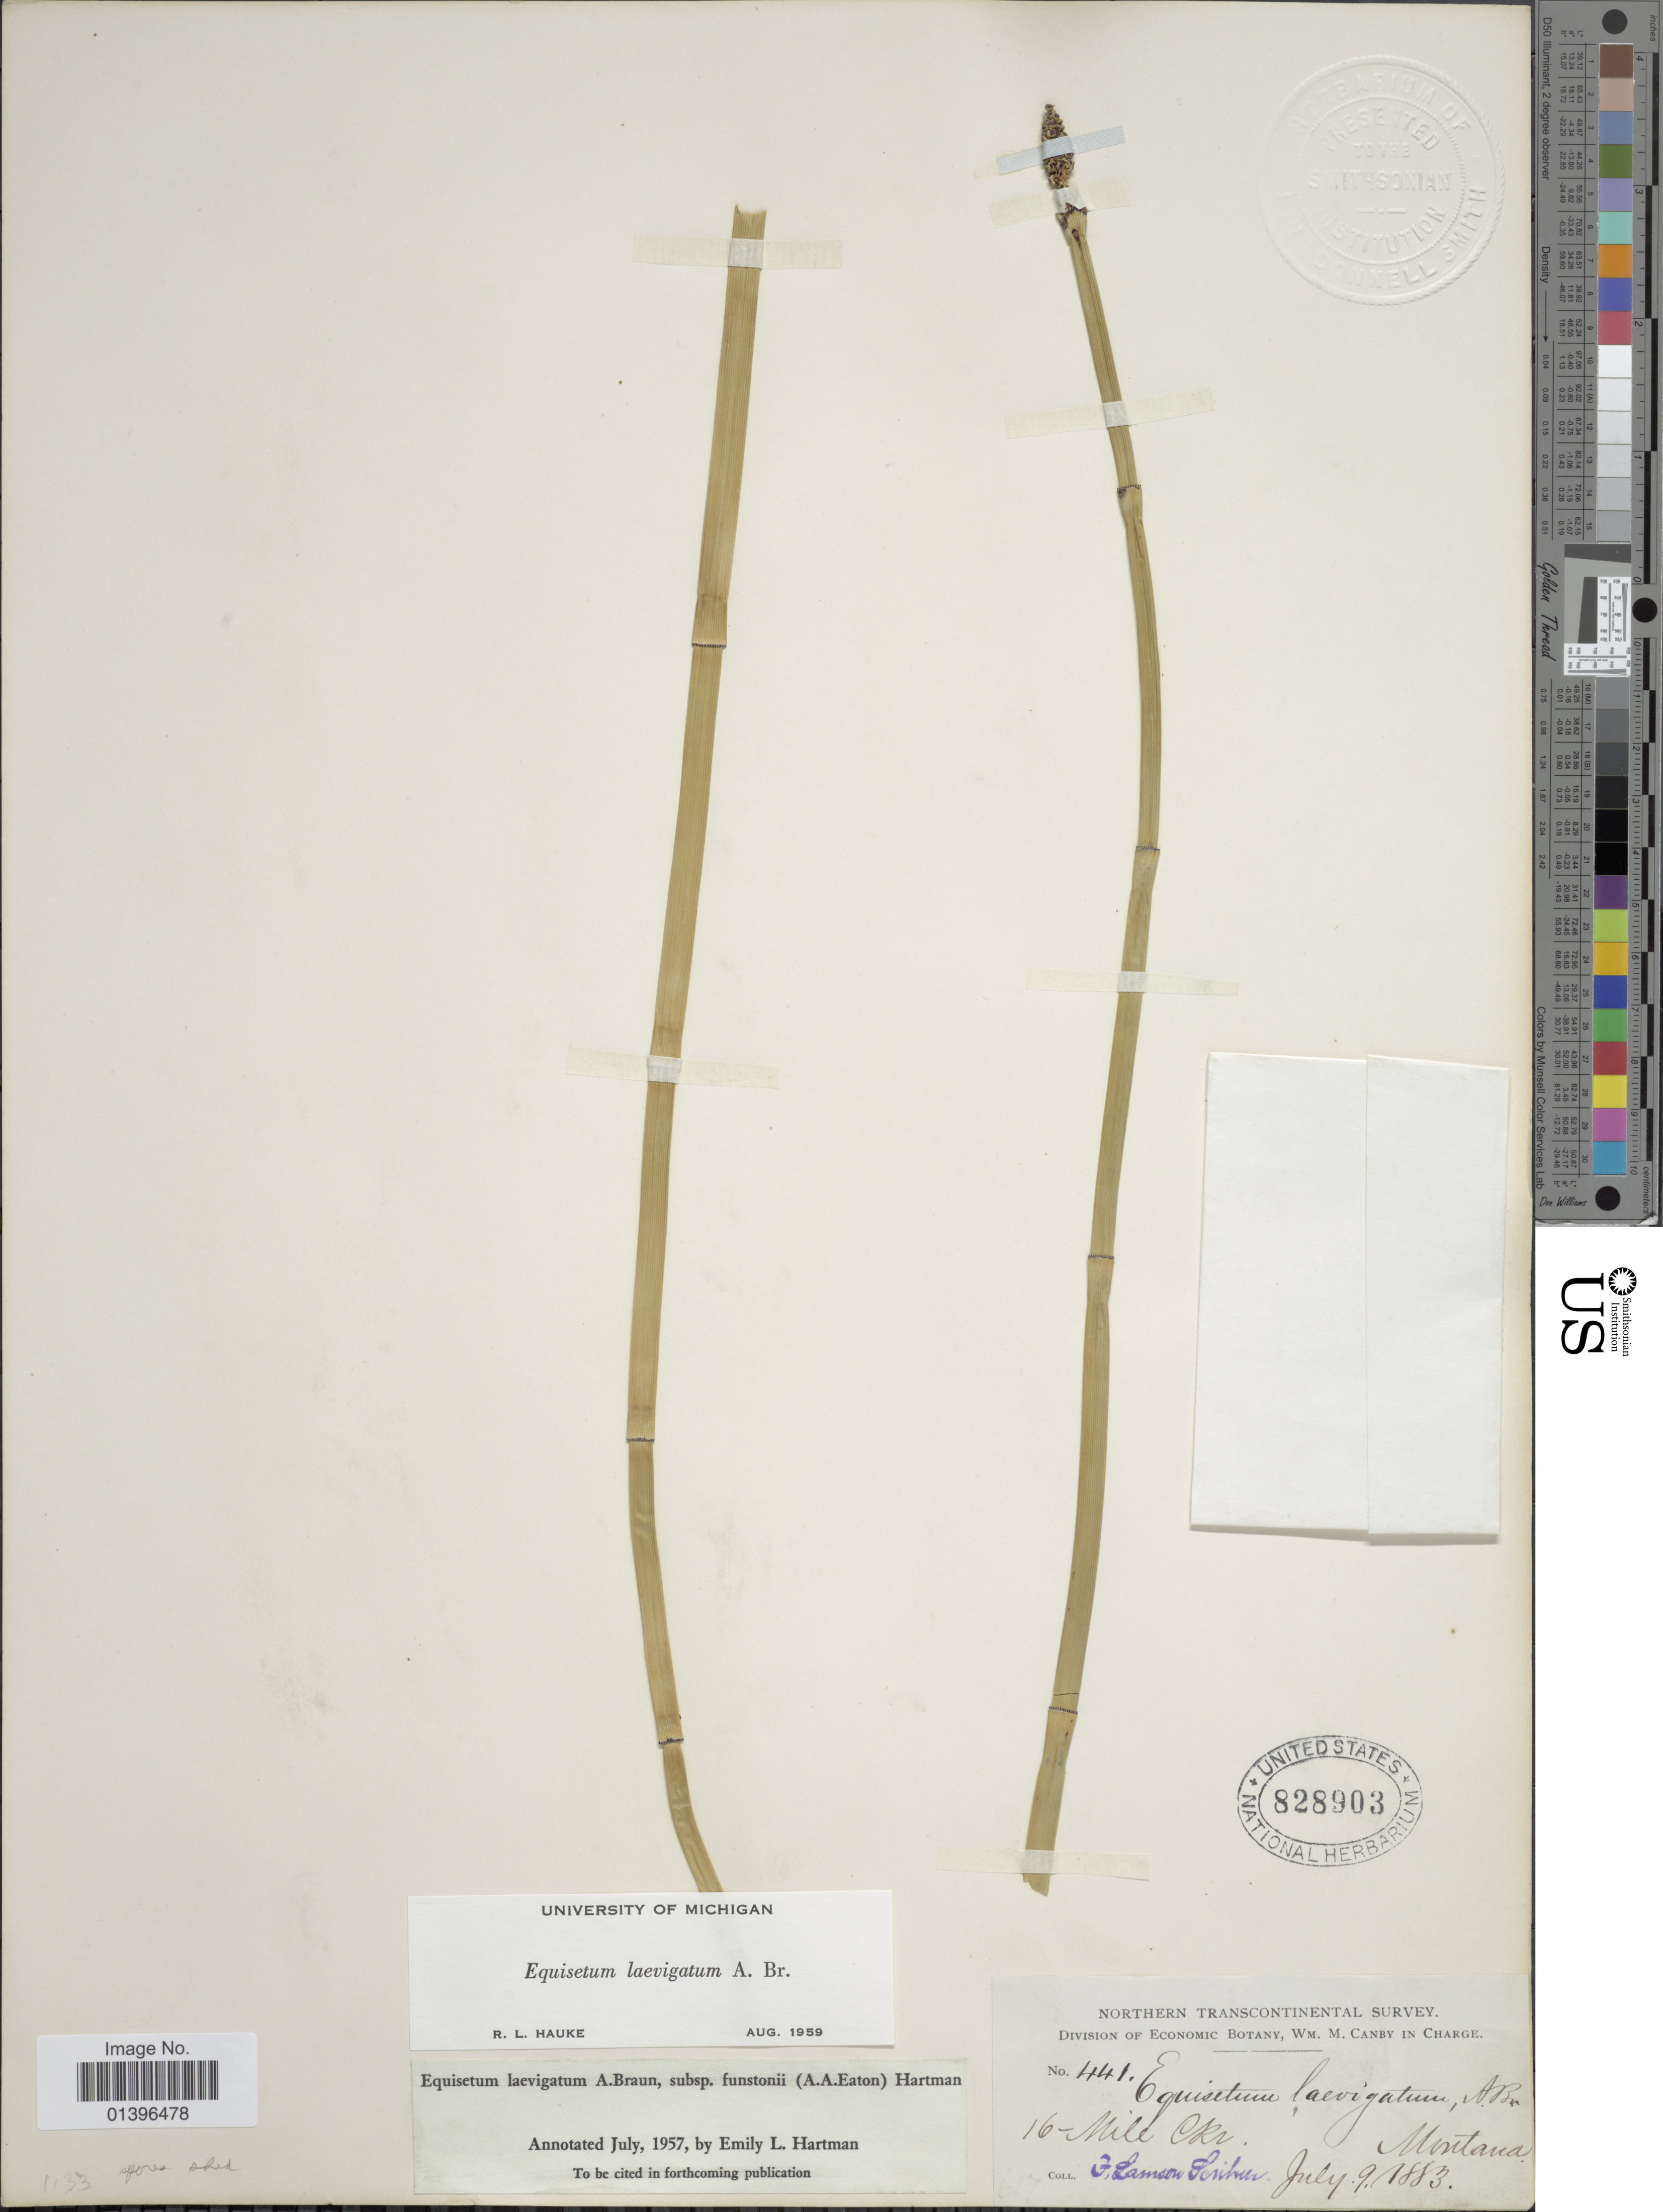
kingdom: Plantae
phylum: Tracheophyta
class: Polypodiopsida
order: Equisetales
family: Equisetaceae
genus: Equisetum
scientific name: Equisetum laevigatum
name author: A. Braun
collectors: F. Lamson-Scribner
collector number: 441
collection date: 1883-07-09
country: United States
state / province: Montana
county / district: Gallatin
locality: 16-Mile Ckr.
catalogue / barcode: US 828903